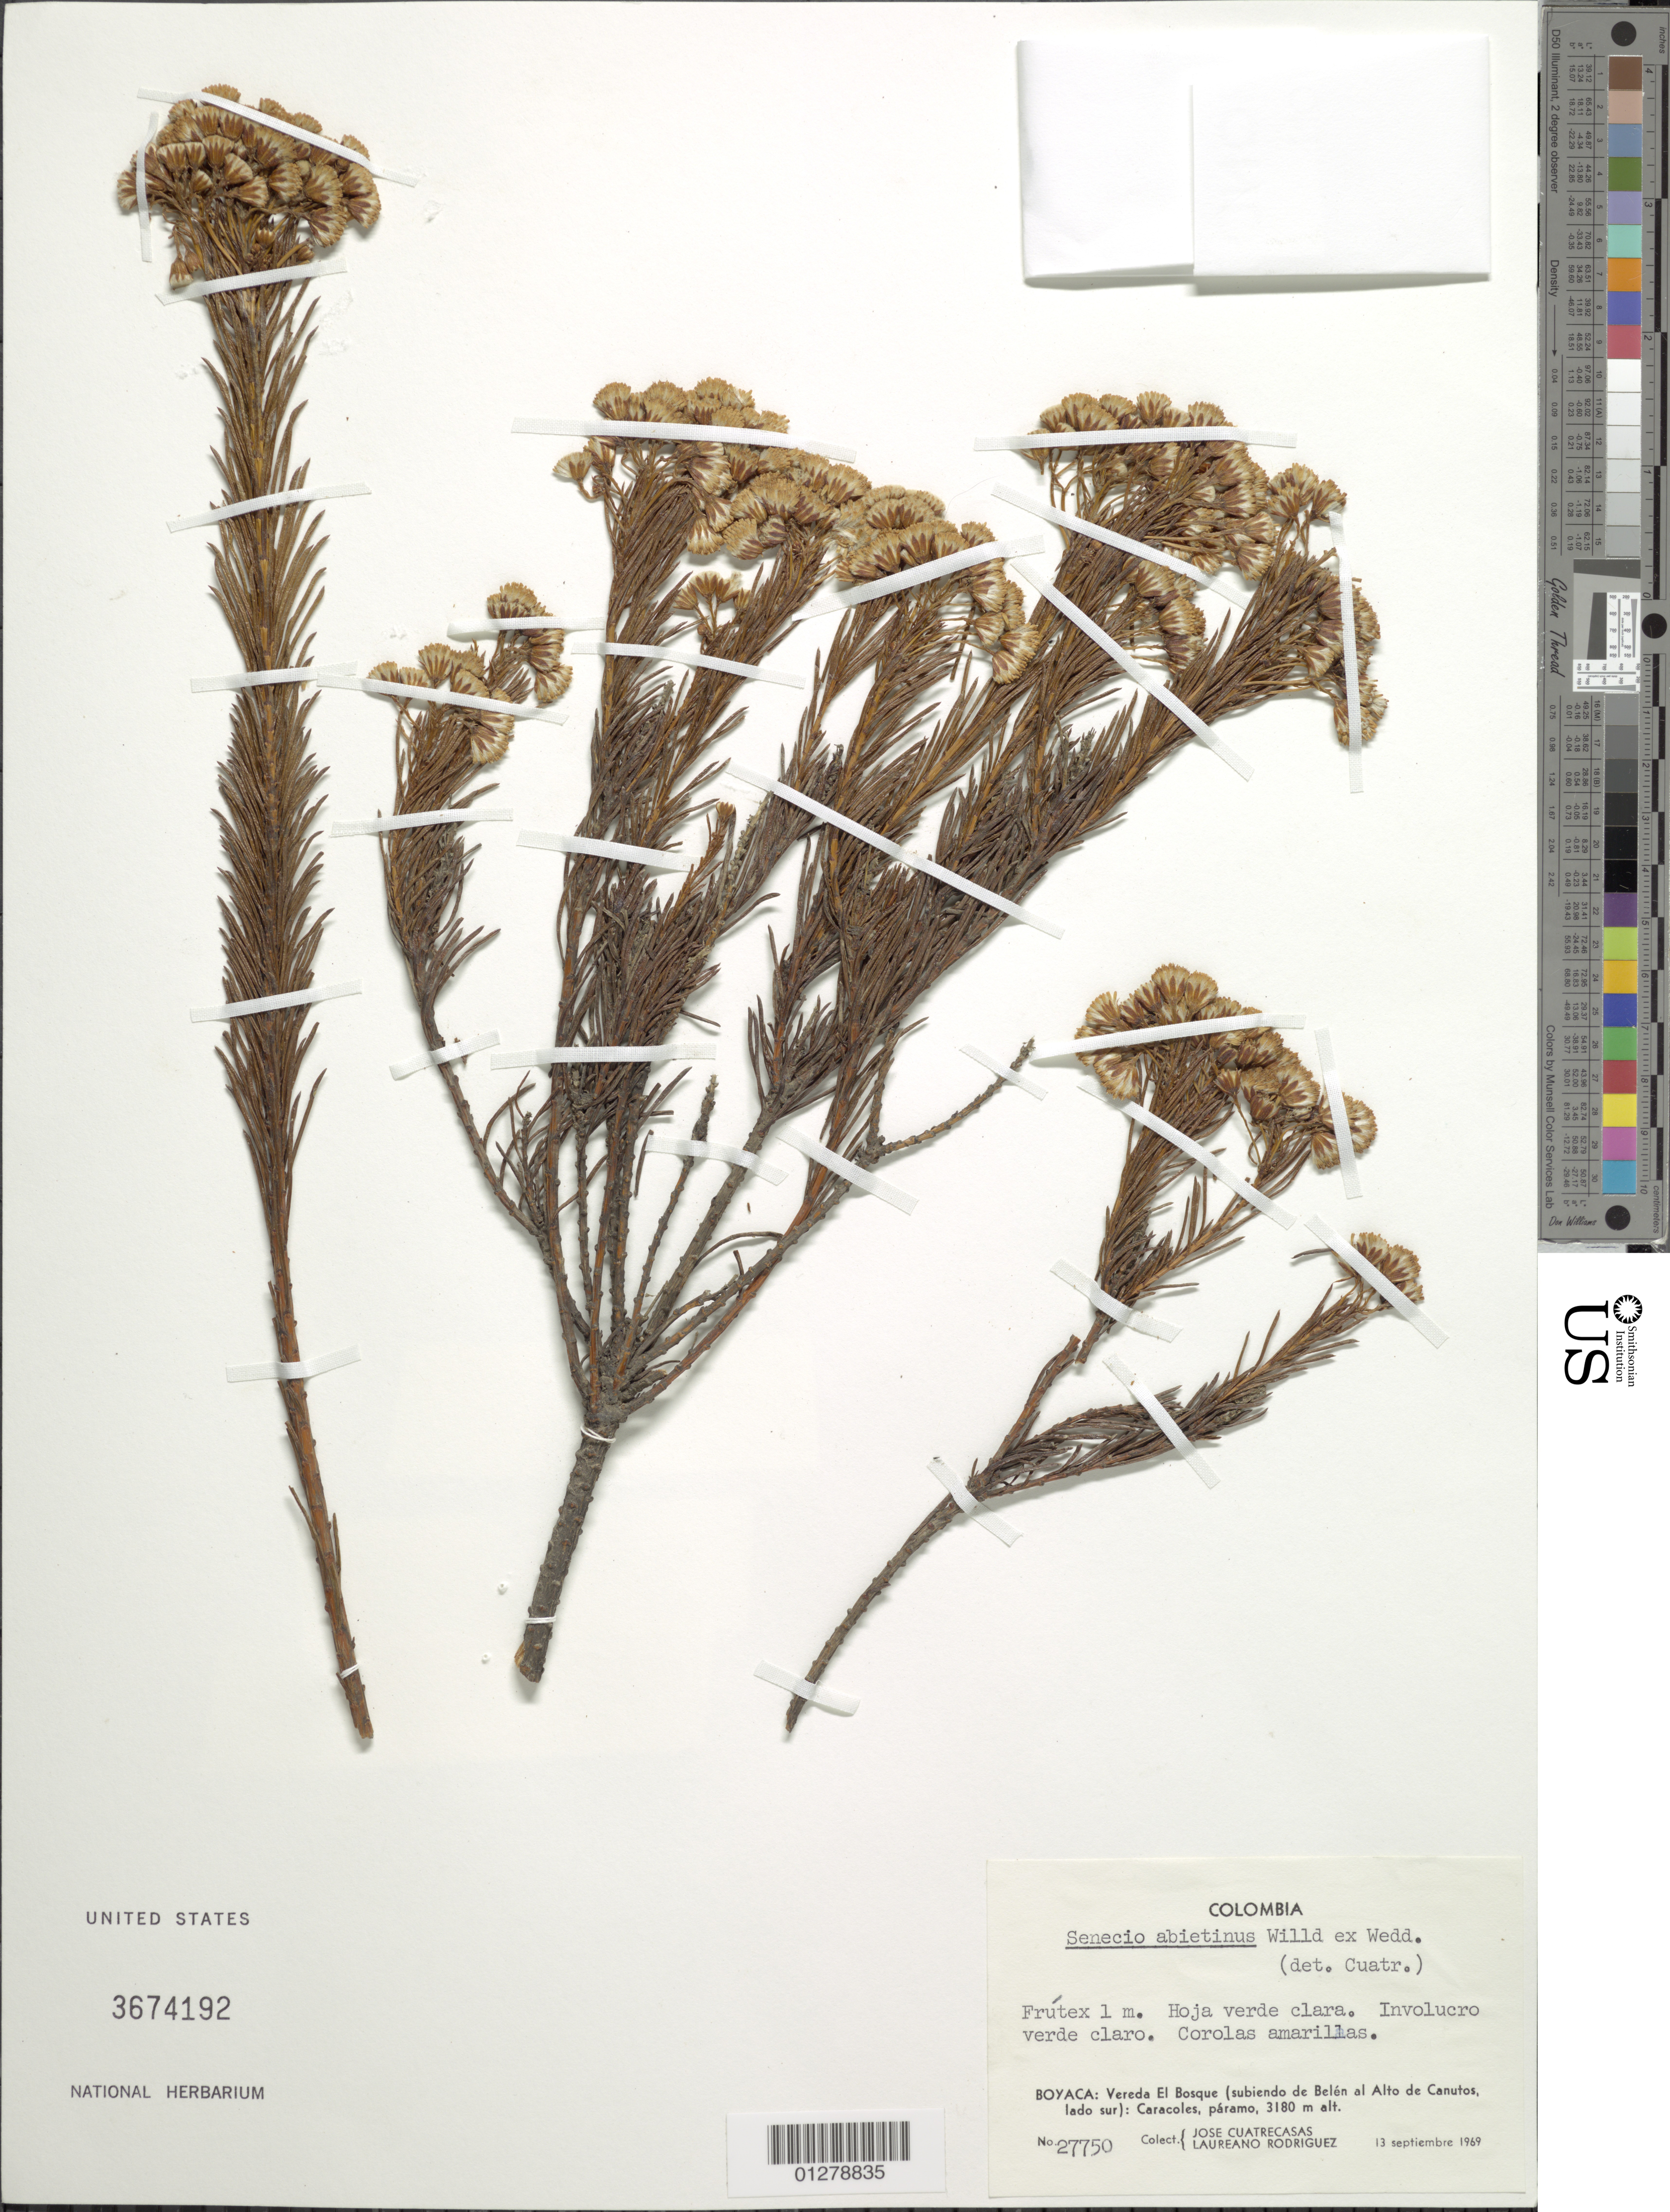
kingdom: Plantae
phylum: Tracheophyta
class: Magnoliopsida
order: Asterales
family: Asteraceae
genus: Pentacalia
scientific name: Pentacalia abietina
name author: (Willd. ex Wedd.) Cuatrec.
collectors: J. Cuatrecasas & L. Rodriguez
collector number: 27750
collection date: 1969-09-13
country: Colombia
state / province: Boyacá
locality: Vereda El Bosque (subiendo de Belen al Alto de Canutos, lado sur): Caracoles paramo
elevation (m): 3180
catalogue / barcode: US 3674192